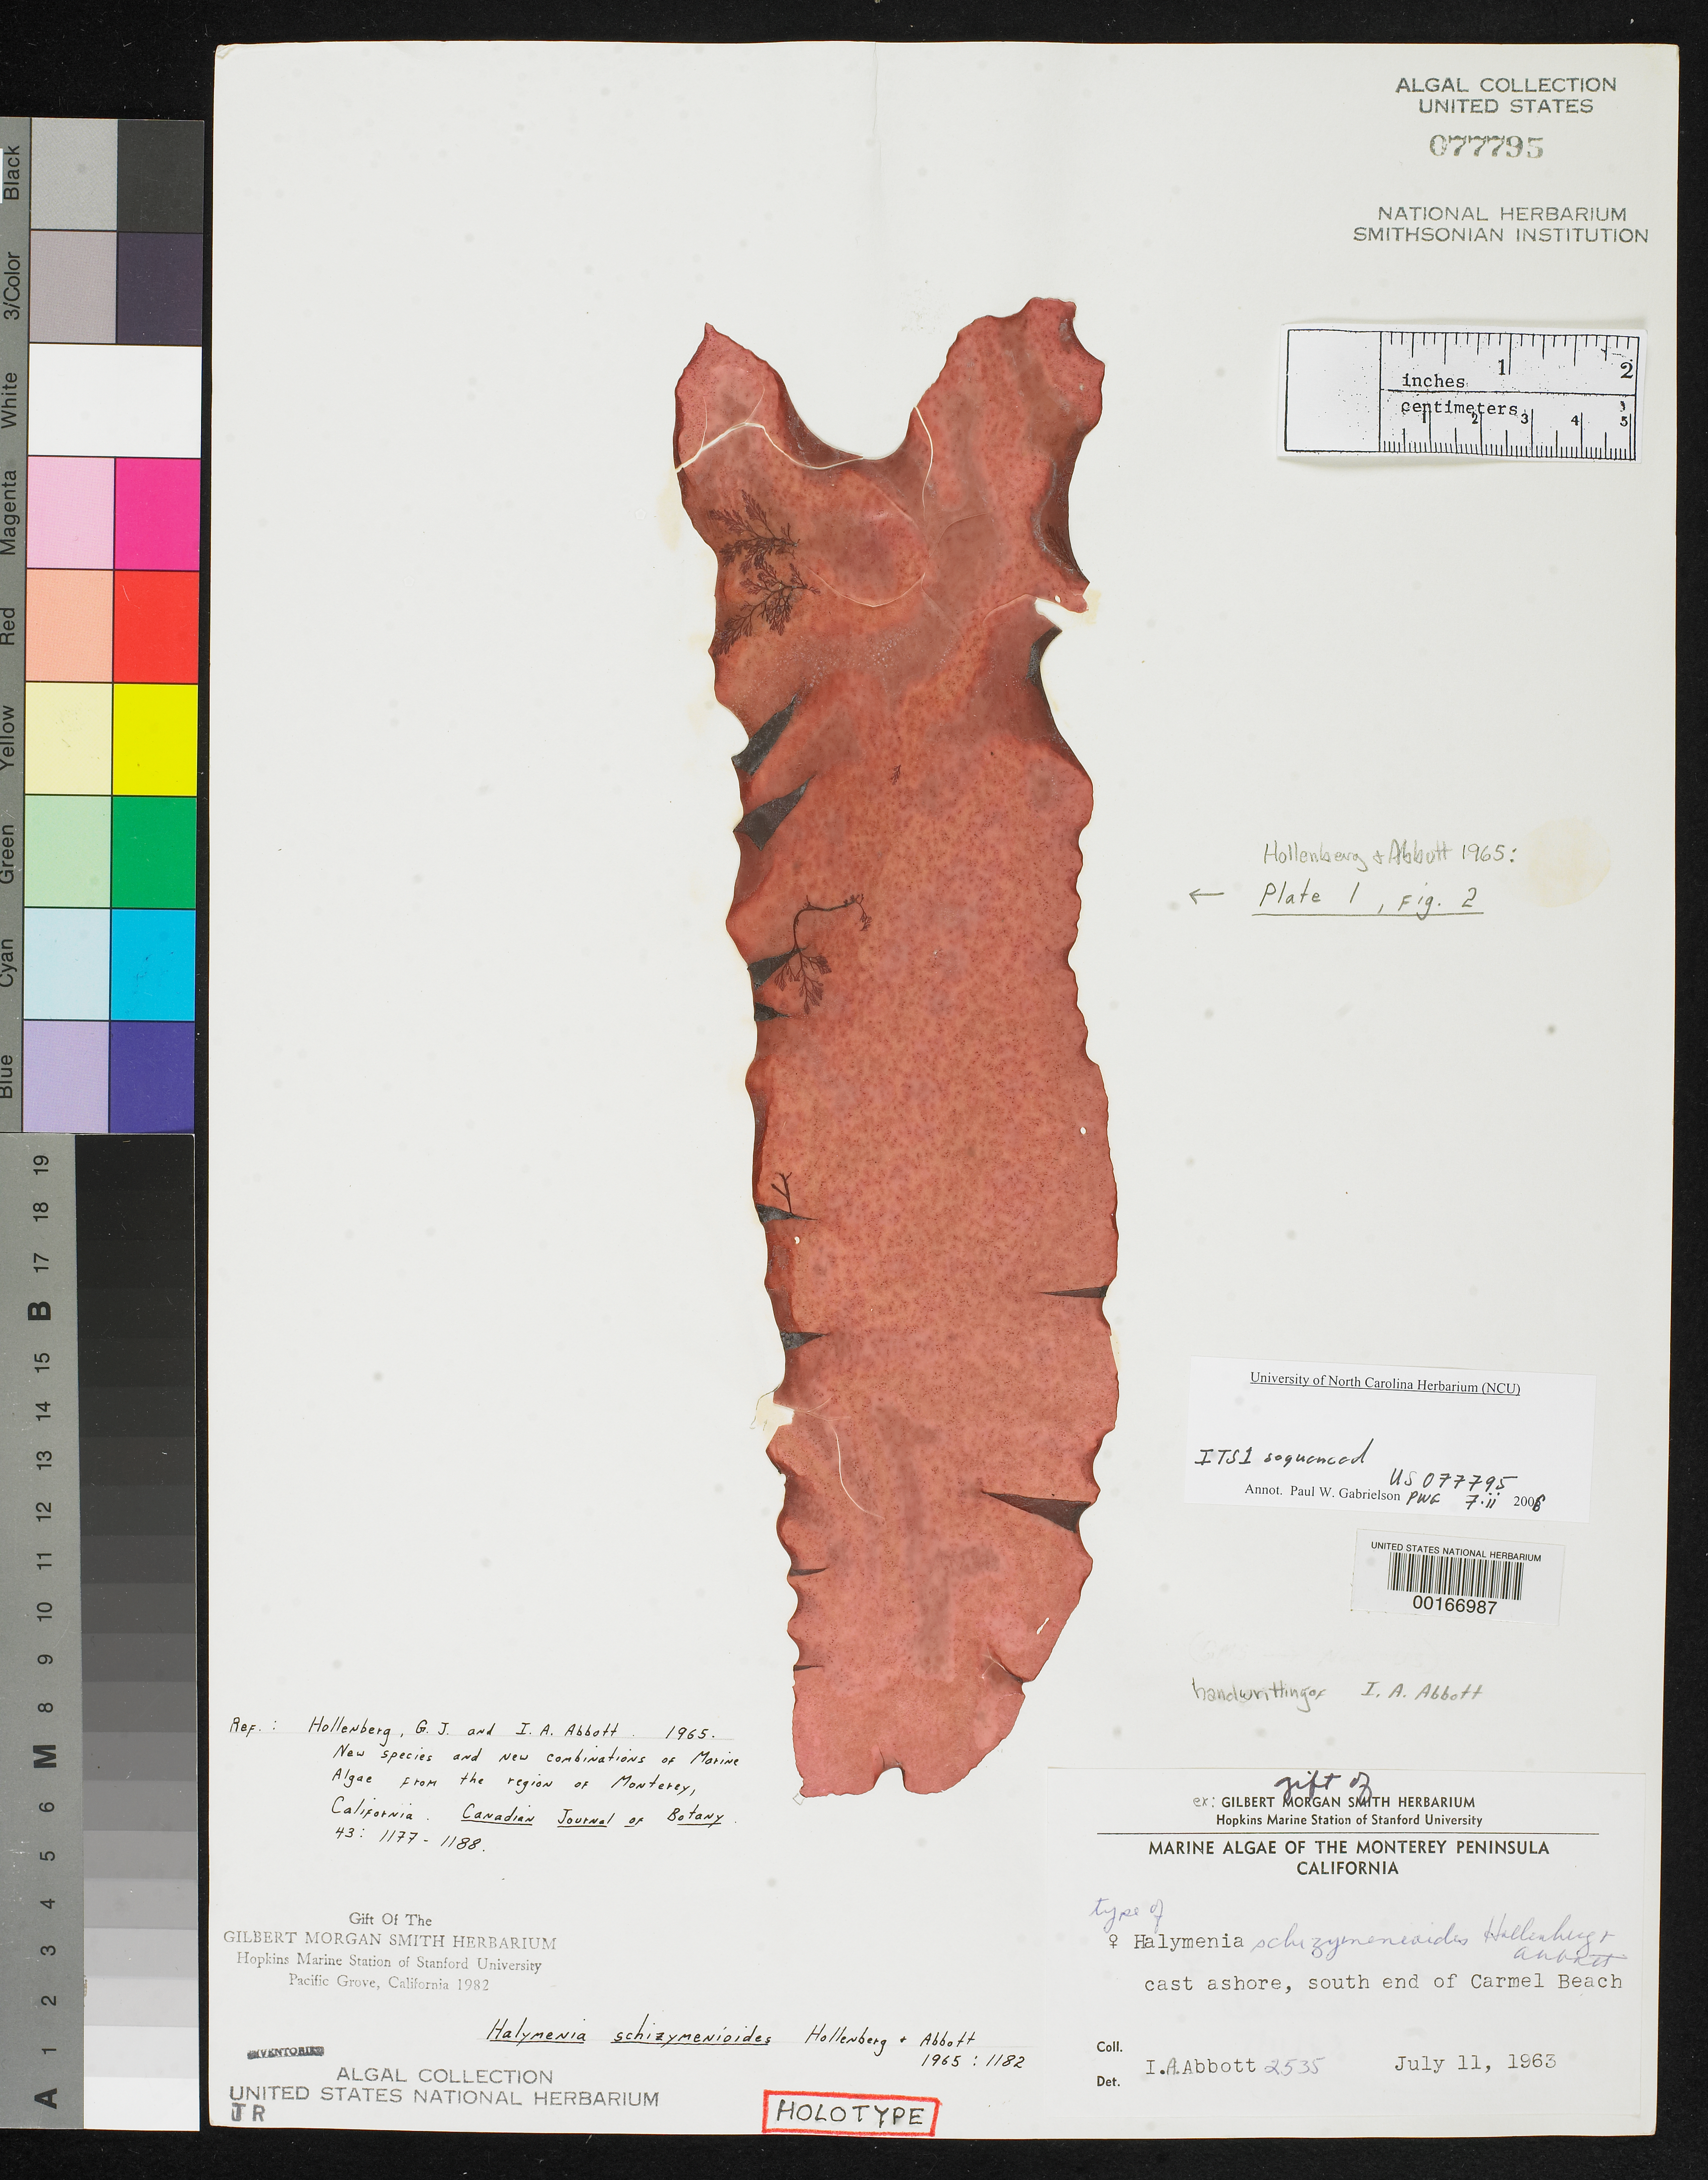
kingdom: Plantae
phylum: Rhodophyta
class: Florideophyceae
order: Halymeniales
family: Halymeniaceae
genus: Halymenia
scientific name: Halymenia schizymenioides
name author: Hollenb. & I.A. Abbott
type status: Holotype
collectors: I. A. Abbott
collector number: IAA 2535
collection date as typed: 11 Jul 1963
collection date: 1963-07-11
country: United States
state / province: California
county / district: Monterey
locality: Carmel Beach, south end.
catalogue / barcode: US 77795